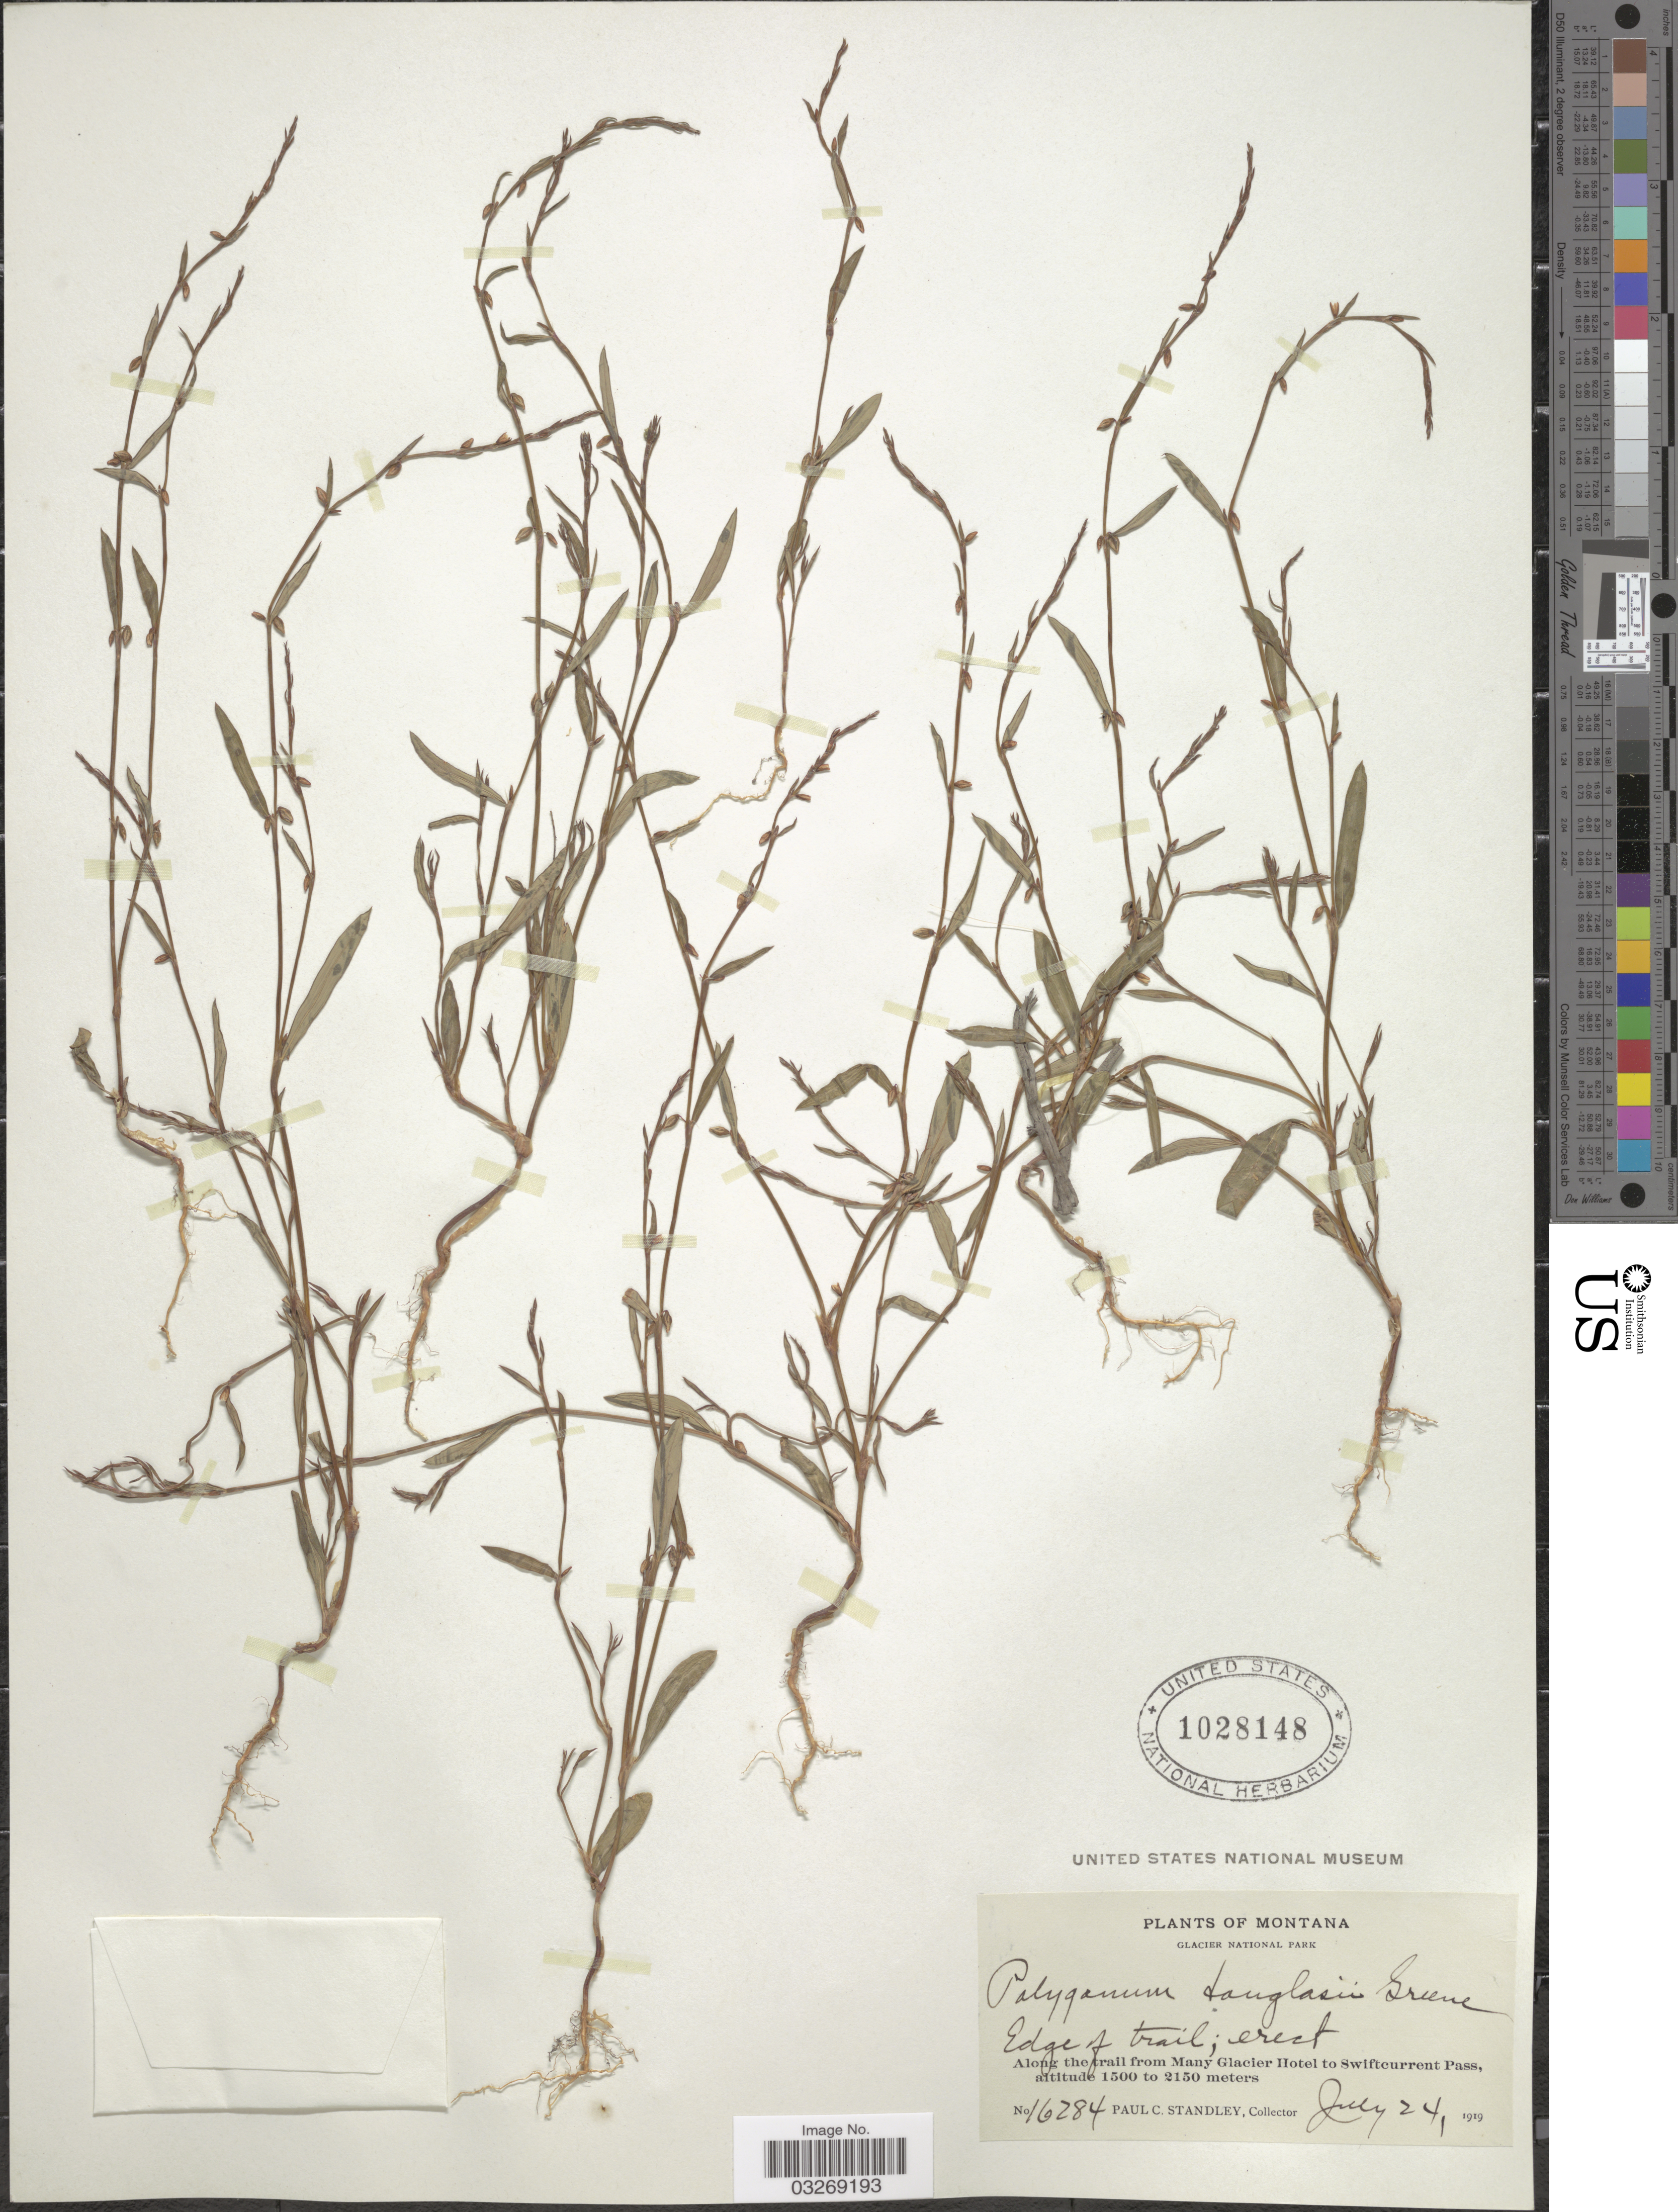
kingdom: Plantae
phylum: Tracheophyta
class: Magnoliopsida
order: Caryophyllales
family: Polygonaceae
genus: Polygonum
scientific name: Polygonum douglasii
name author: Greene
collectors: P. C. Standley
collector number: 16284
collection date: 1919-07-24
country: United States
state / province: Montana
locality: Glacier National Park. Edge of trail. Along the trail from Many Glacier Hotel to Swiftcurrent Pass.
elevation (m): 1500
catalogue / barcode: US 1028148